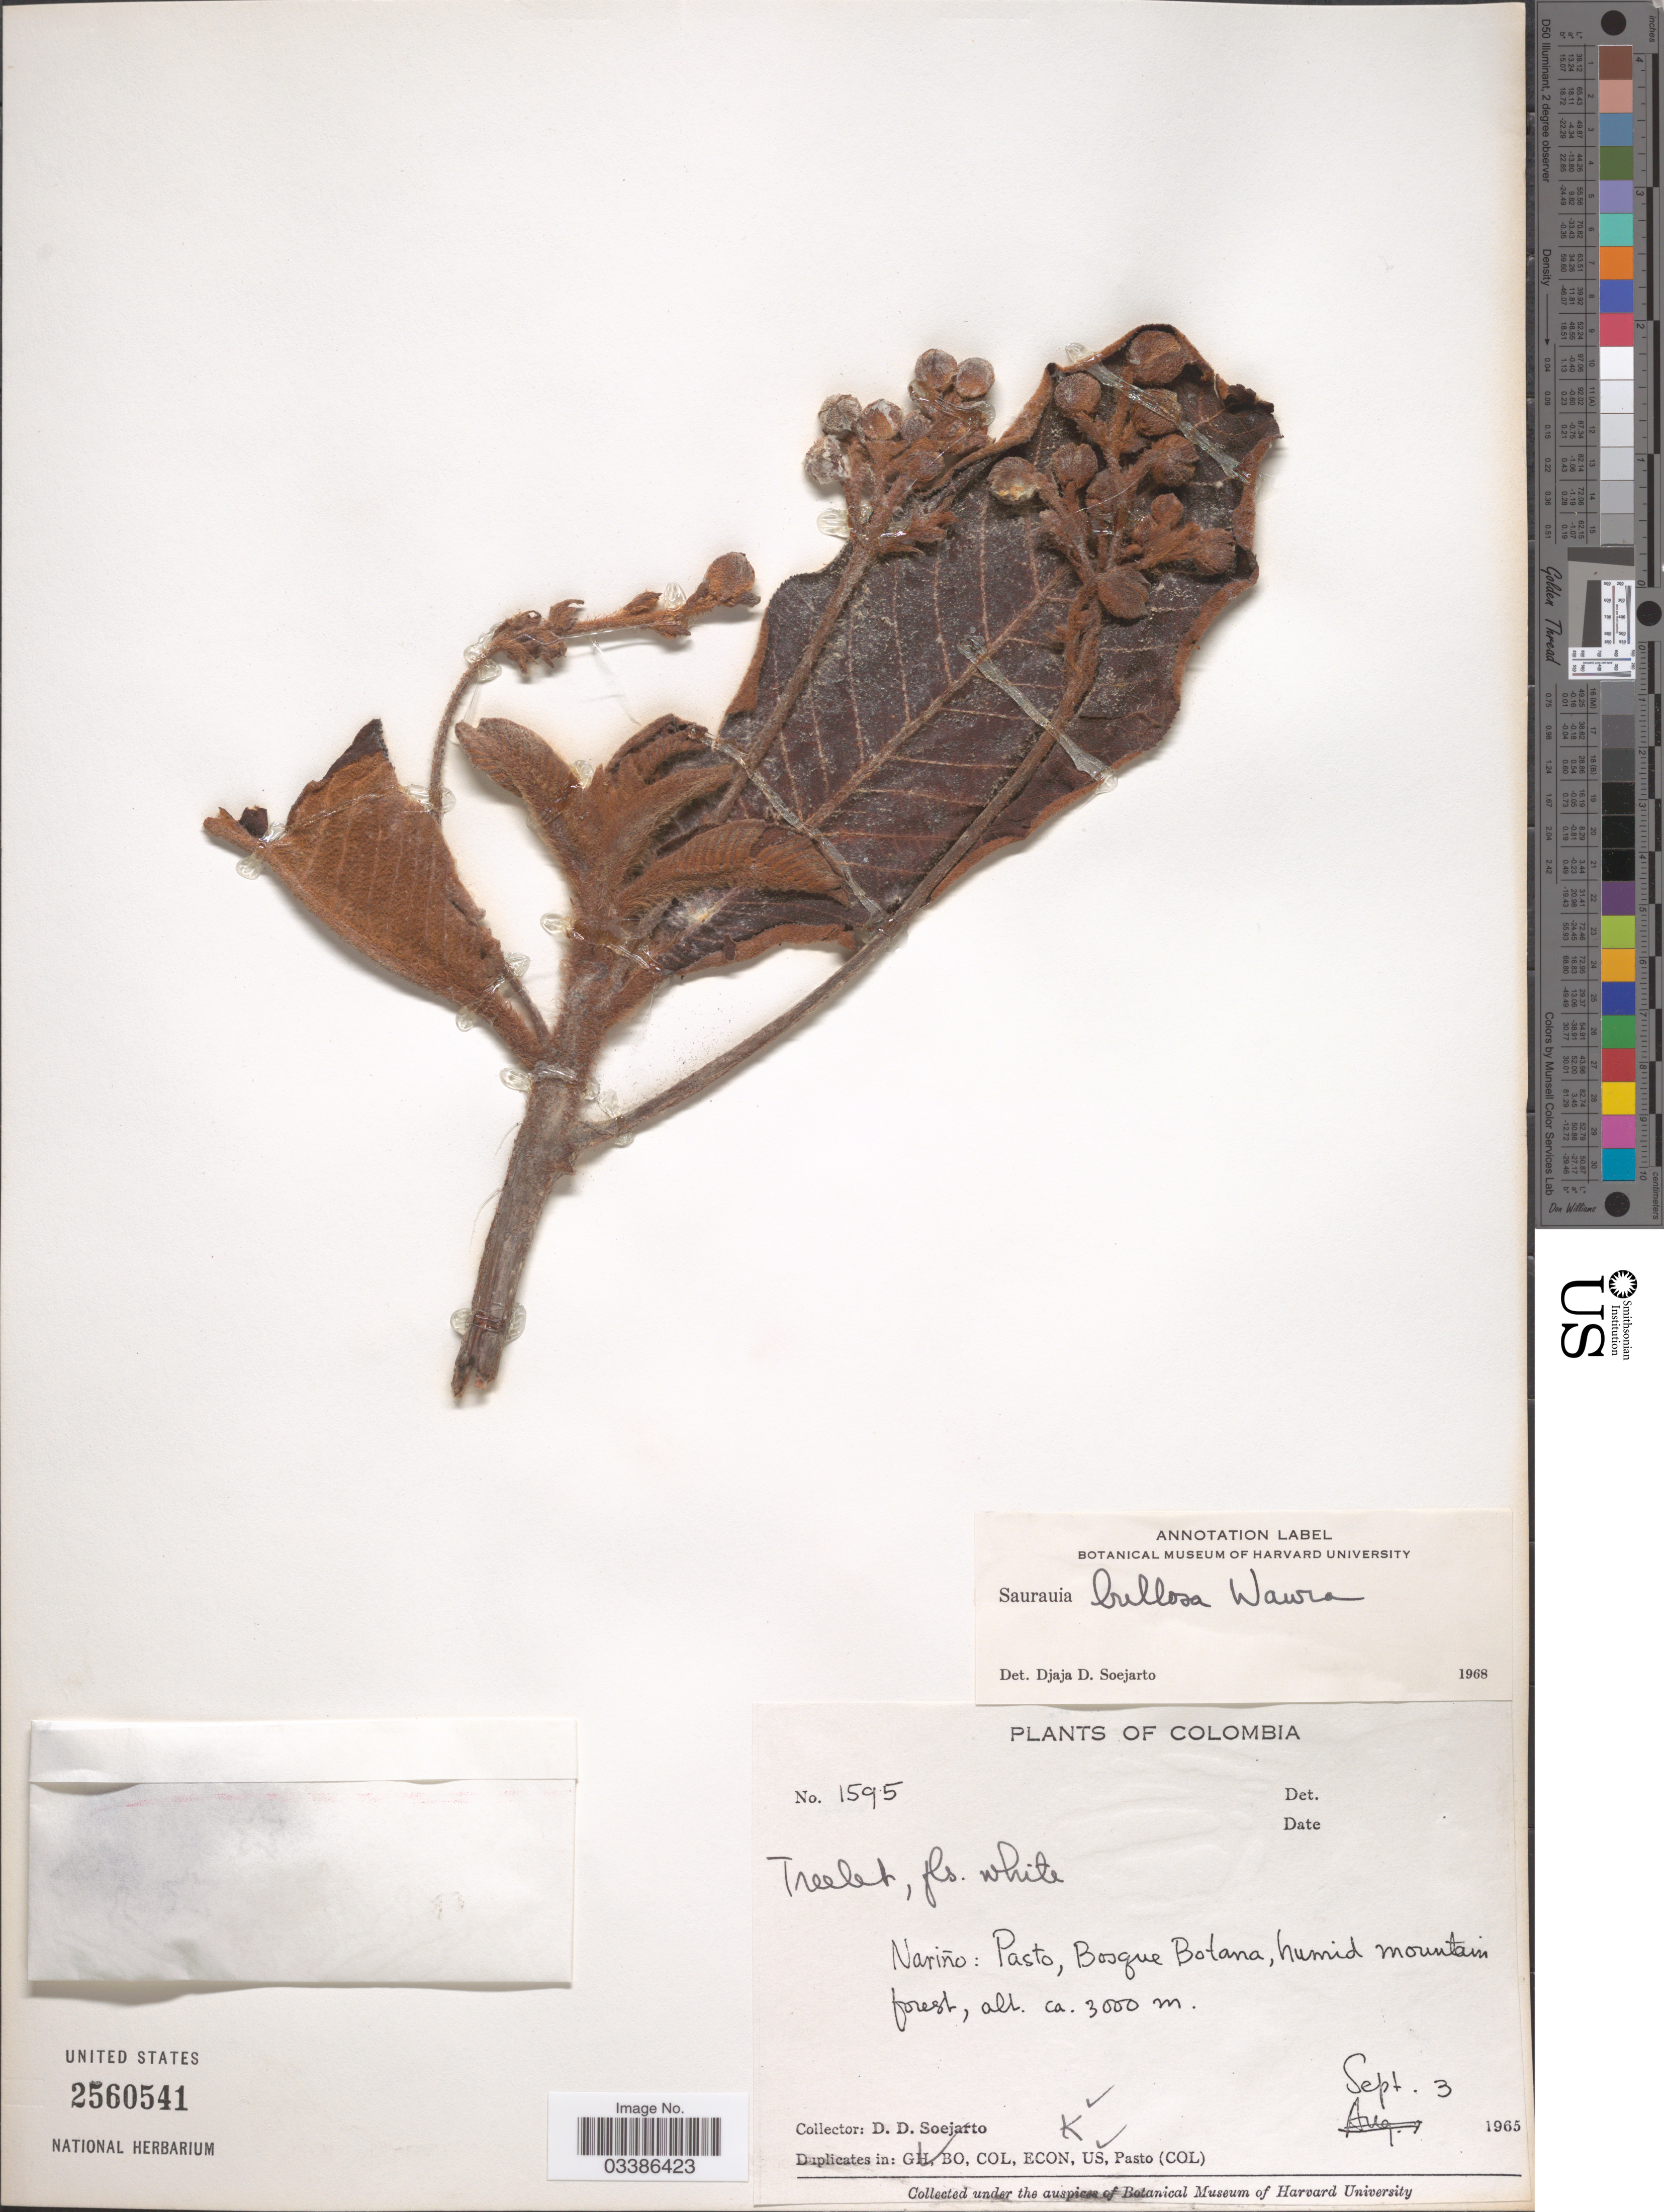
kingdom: Plantae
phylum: Tracheophyta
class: Magnoliopsida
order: Ericales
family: Actinidiaceae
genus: Saurauia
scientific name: Saurauia bullosa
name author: Wawra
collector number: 1595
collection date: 1965-09-03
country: Colombia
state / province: Nariño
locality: Pasto, Bosque Botana, humid mountain forest.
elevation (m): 3000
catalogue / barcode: US 2560541